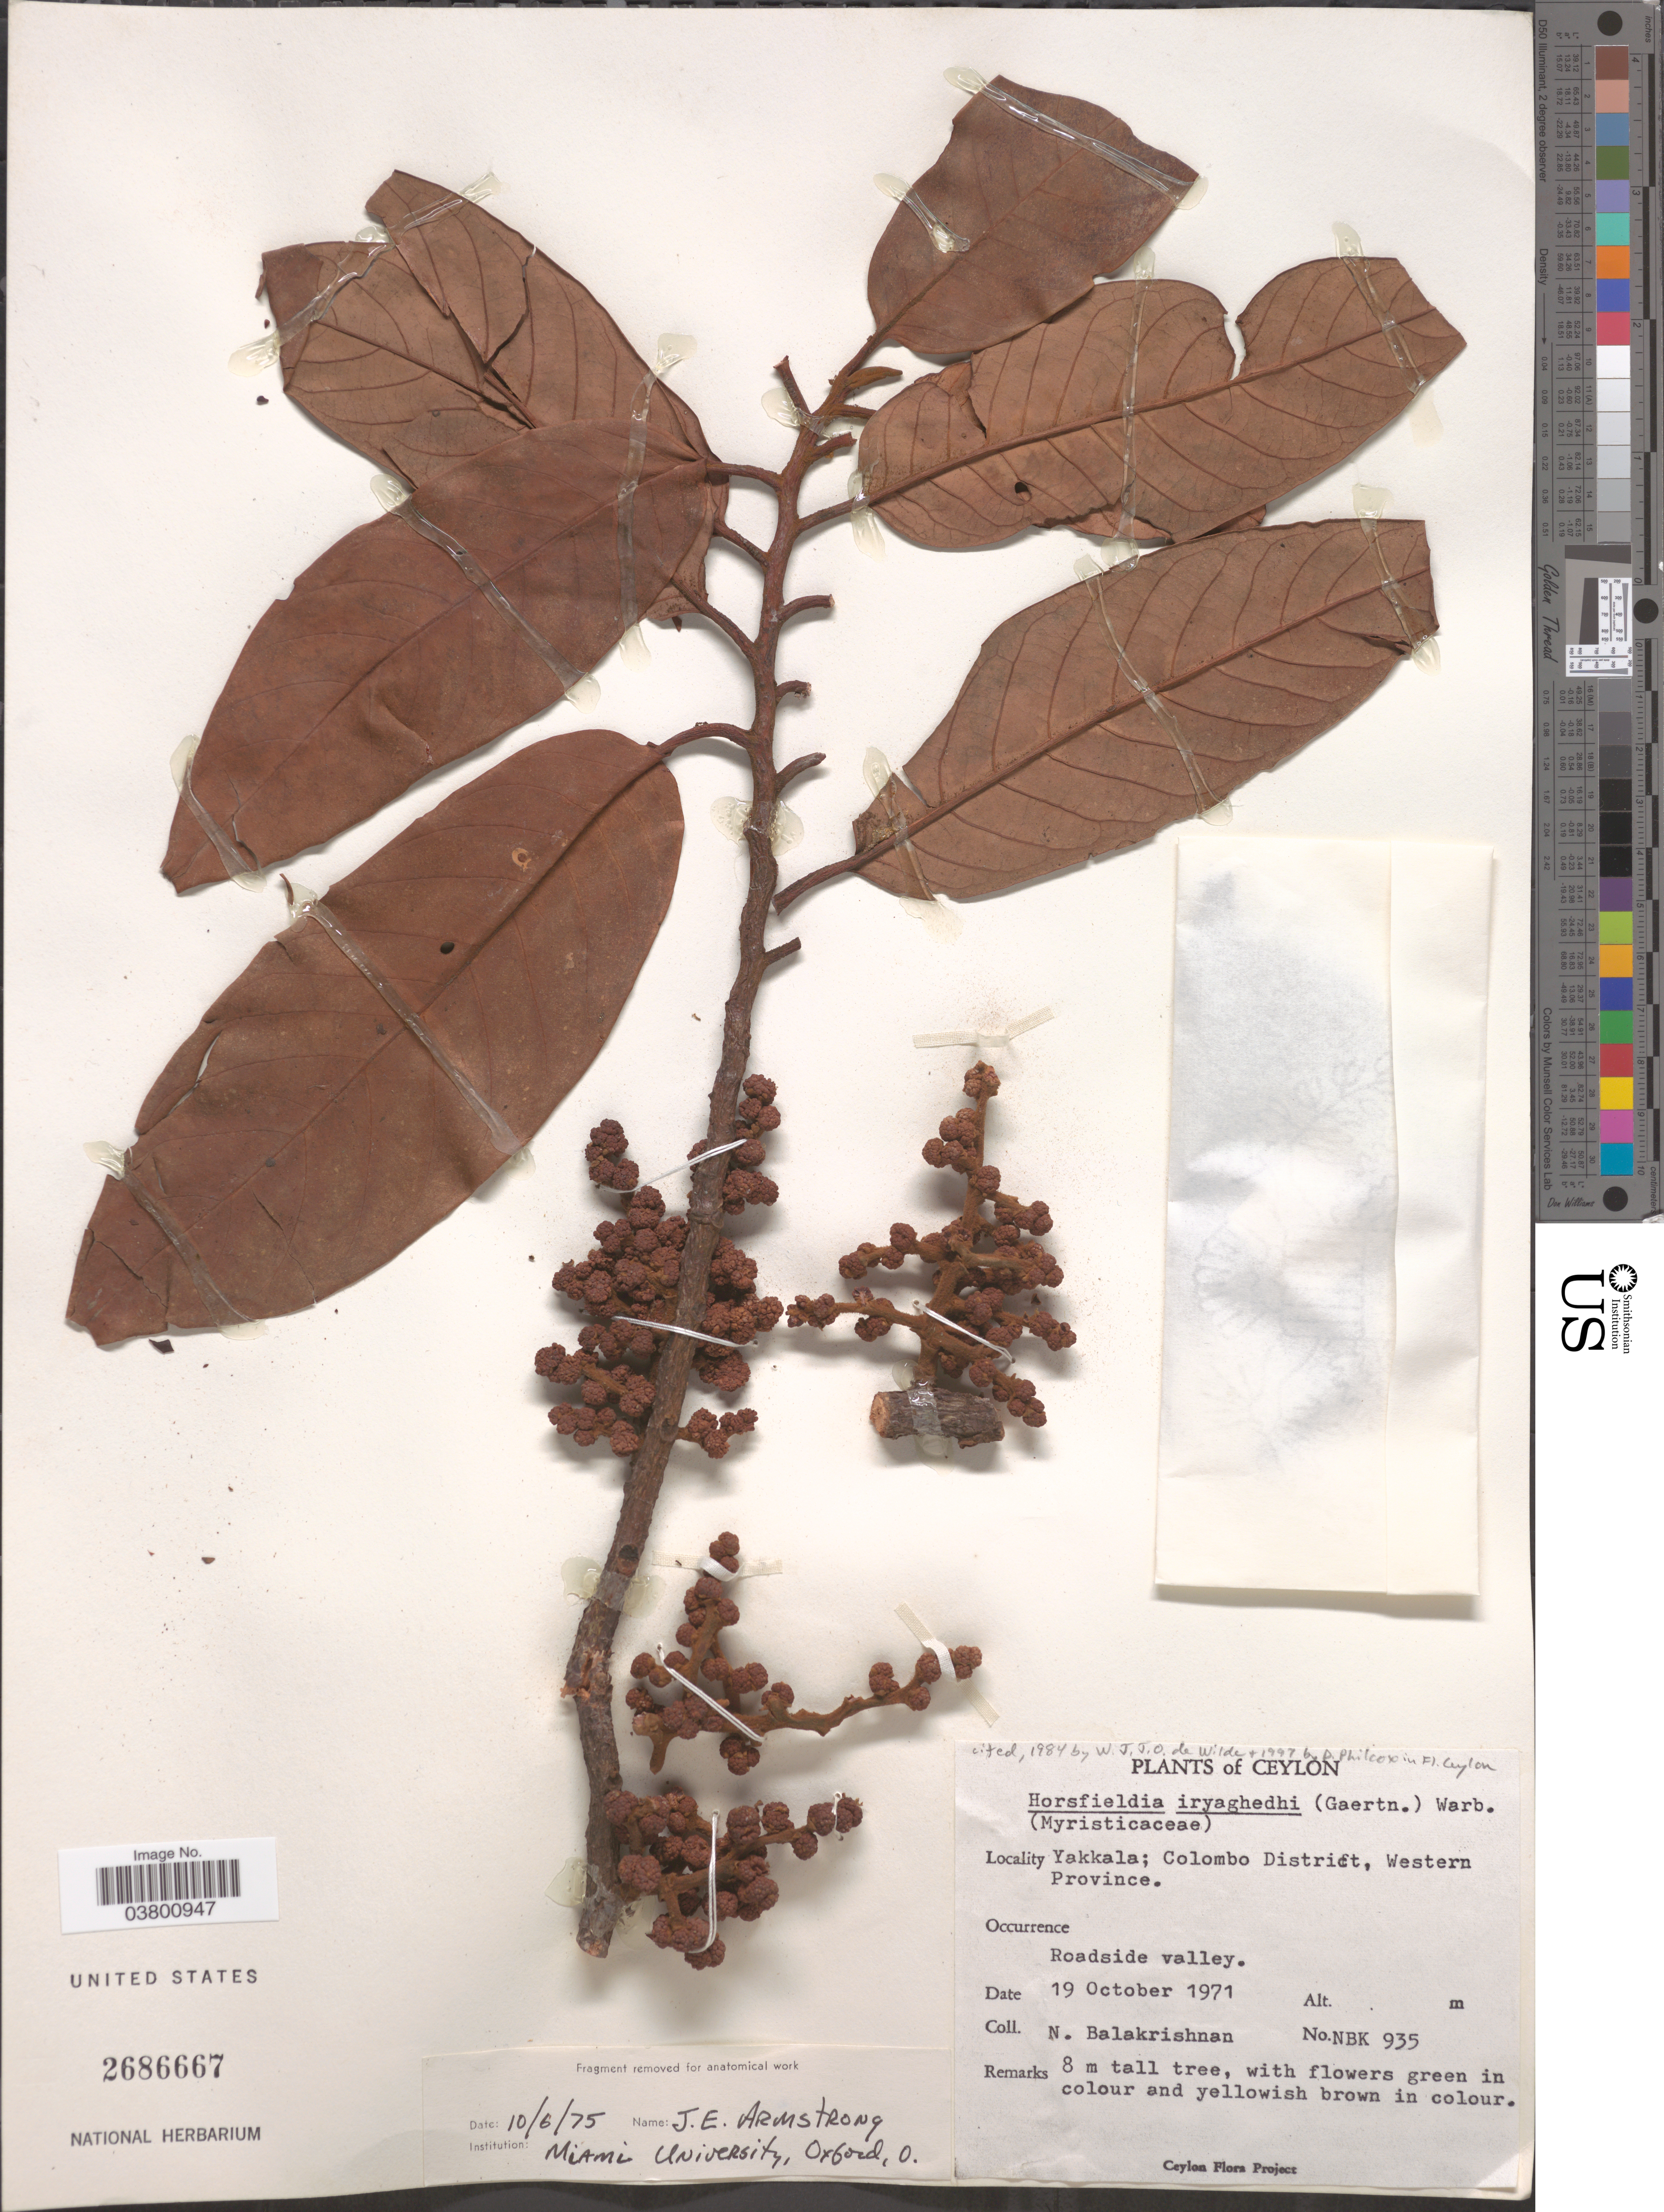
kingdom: Plantae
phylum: Tracheophyta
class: Magnoliopsida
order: Magnoliales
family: Myristicaceae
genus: Horsfieldia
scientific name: Horsfieldia iryaghedhi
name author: (Gaertn.) Warb.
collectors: N. Balakrishnan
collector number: NBK 935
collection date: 1971-10-19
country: Sri Lanka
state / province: Western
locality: Ceylon. Yakkala; Colombo District.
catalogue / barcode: US 2686667